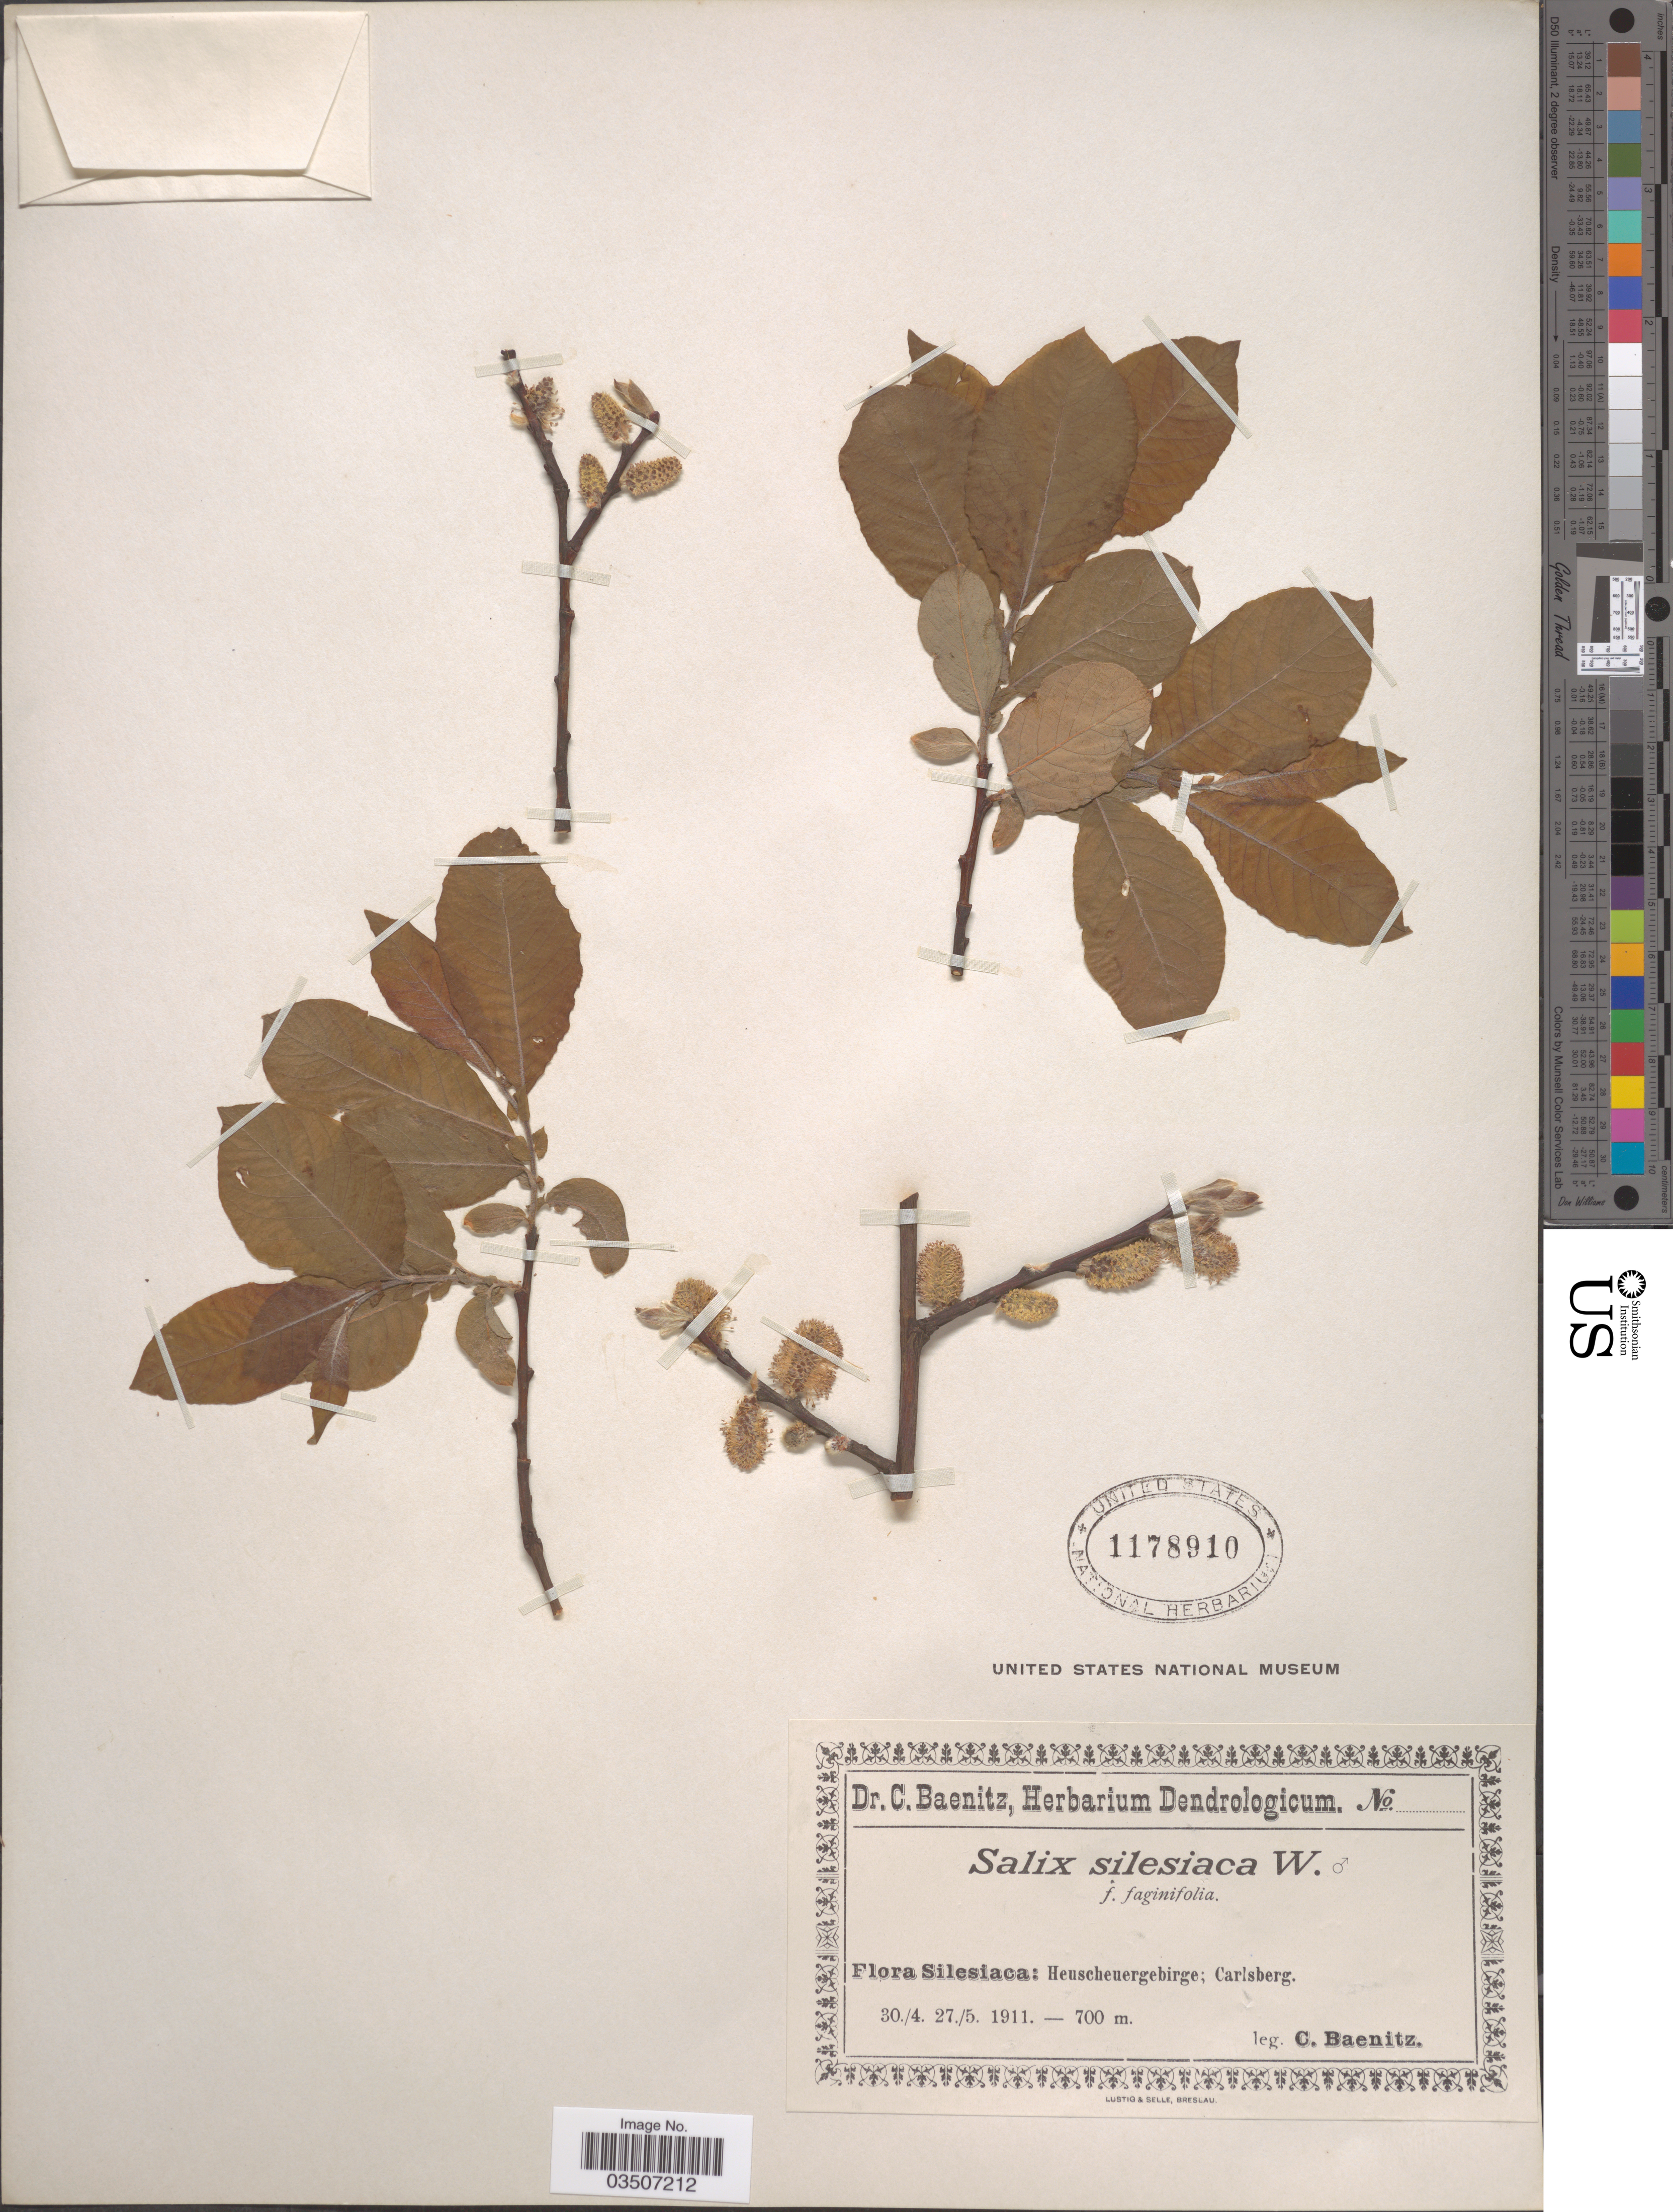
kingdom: Plantae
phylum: Tracheophyta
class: Magnoliopsida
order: Malpighiales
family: Salicaceae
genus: Salix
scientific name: Salix silesiaca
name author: Willd.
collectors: C. G. Baenitz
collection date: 1911-04-30/1911-05-27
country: Poland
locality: Silesiaca: Heuscheuergebirge; Carlsberg.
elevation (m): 700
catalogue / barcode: US 1178910